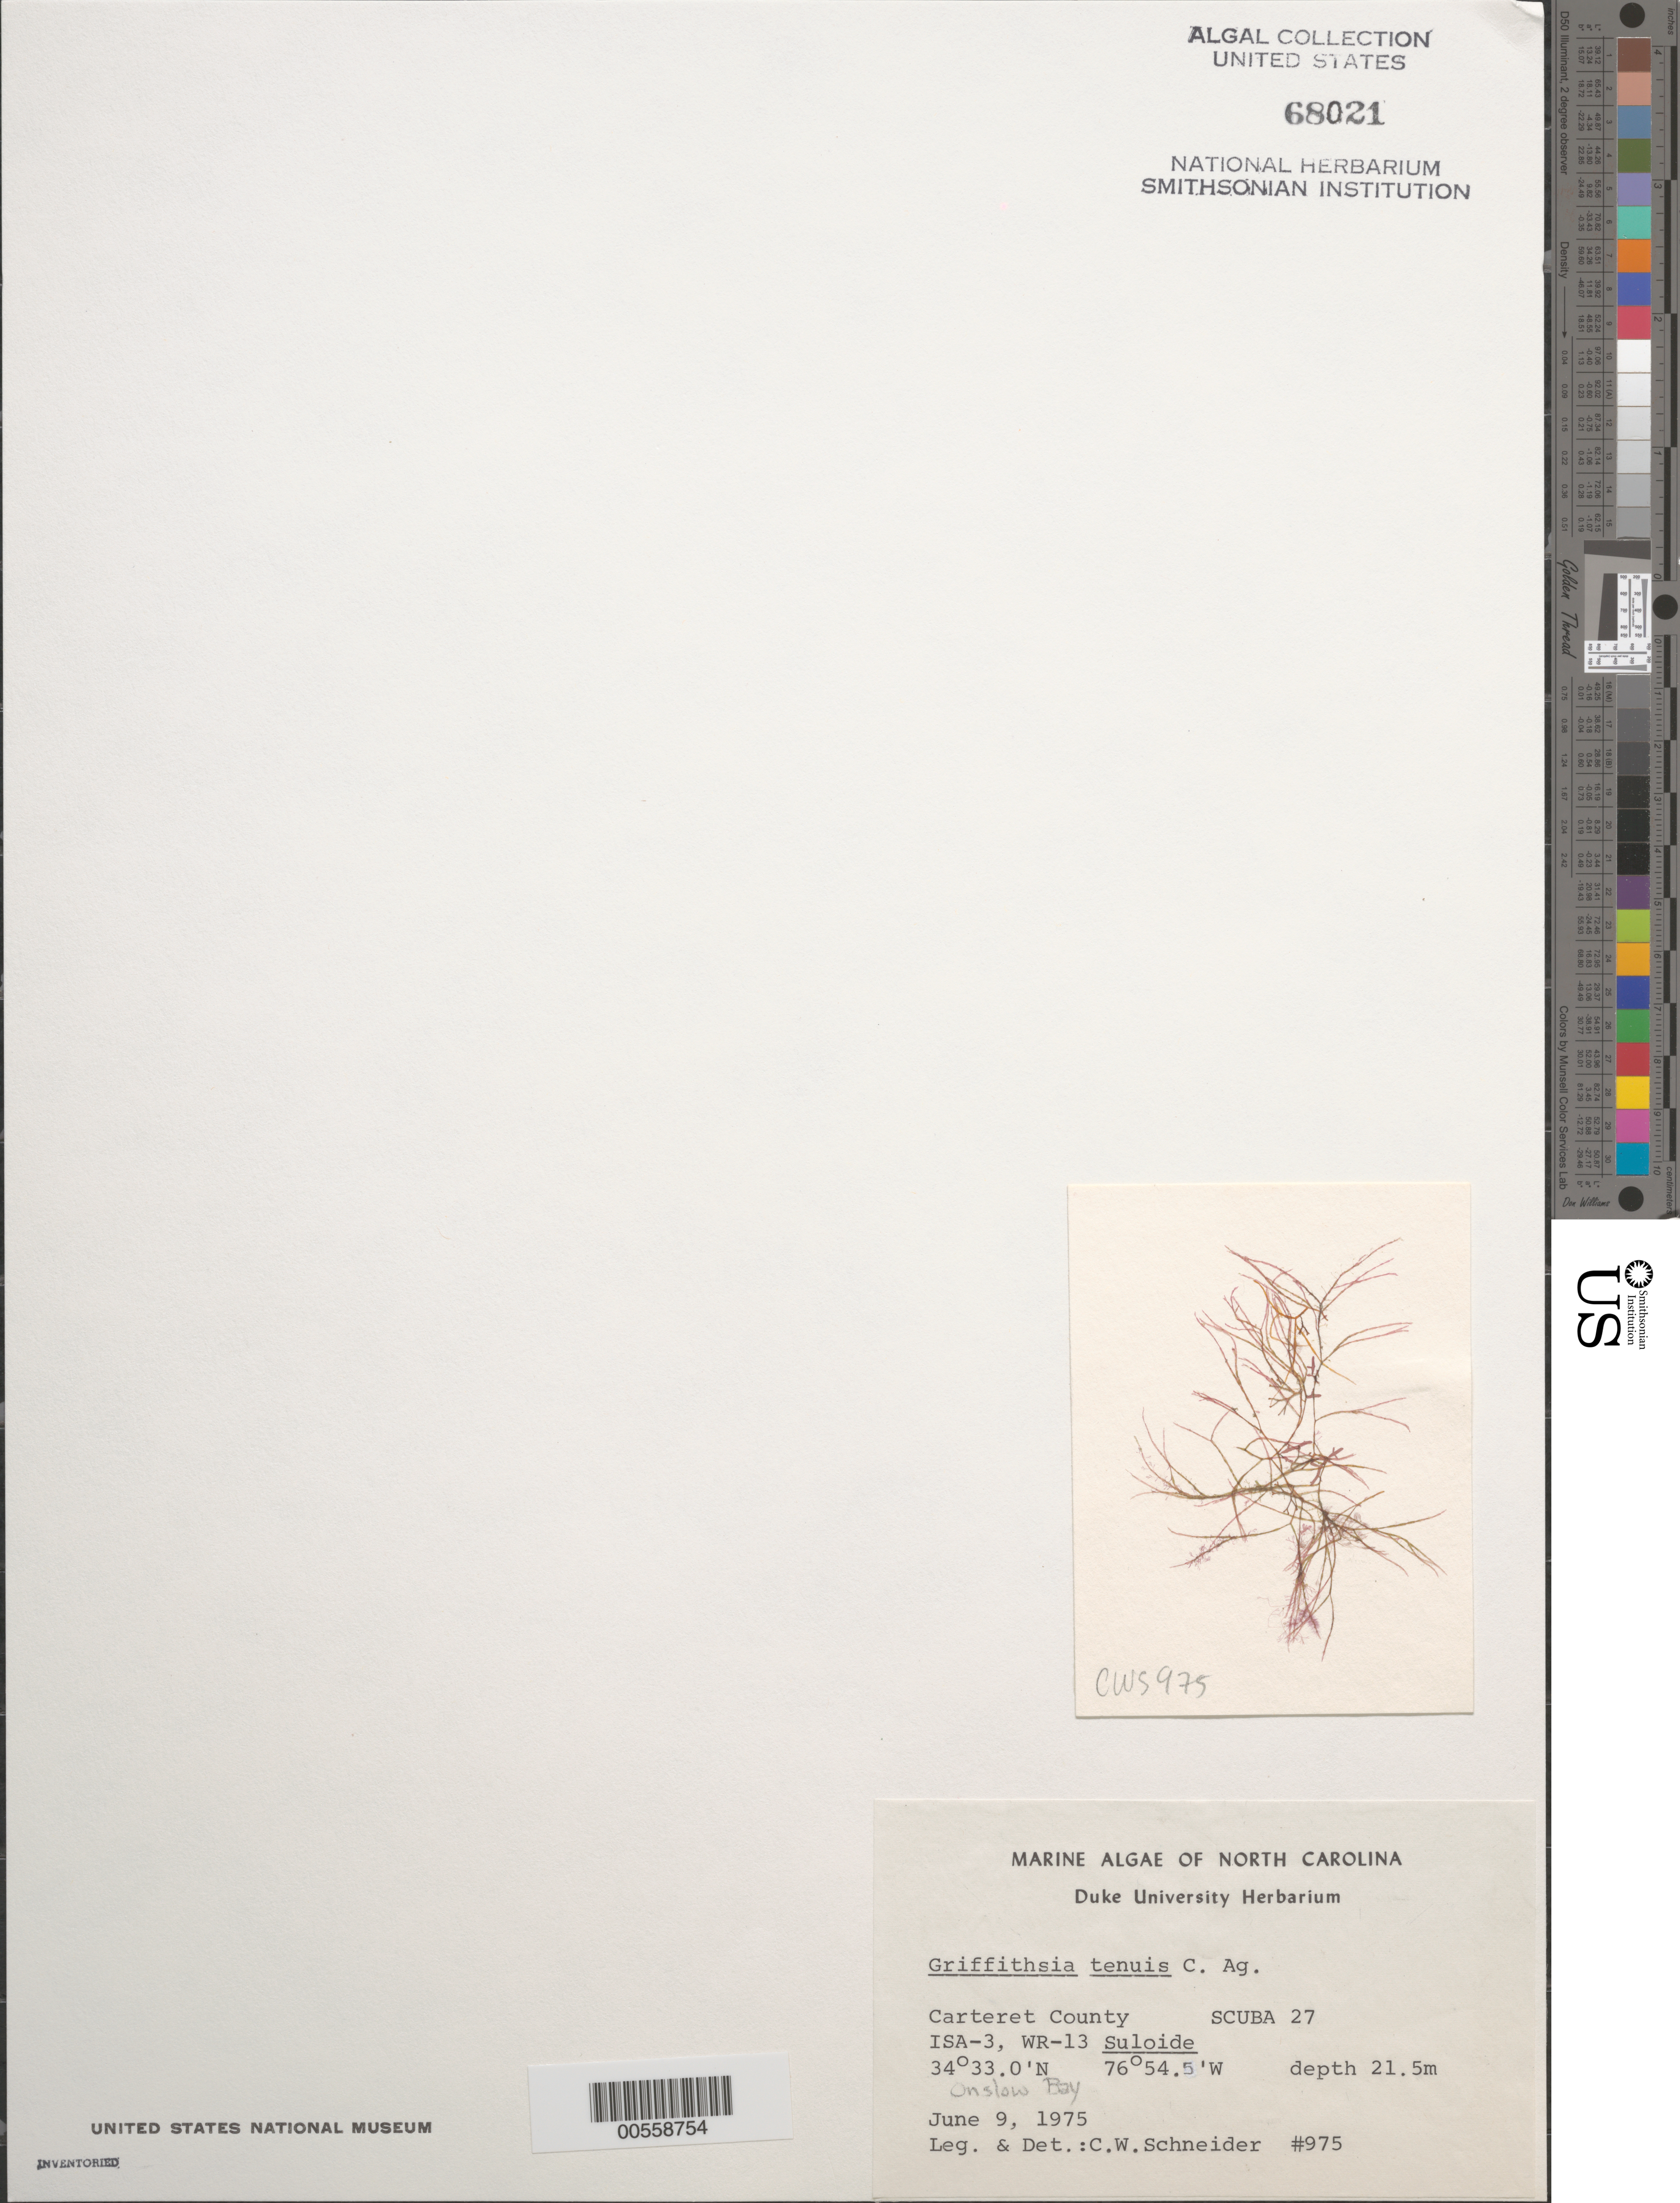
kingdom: Plantae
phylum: Rhodophyta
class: Florideophyceae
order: Ceramiales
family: Wrangeliaceae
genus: Anotrichium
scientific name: Anotrichium tenue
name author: (C. Agardh) Nägeli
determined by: Algae name updating Project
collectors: C. W. Schneider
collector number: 975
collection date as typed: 09 Jun 1975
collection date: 1975-06-09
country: United States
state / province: North Carolina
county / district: Carteret County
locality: Onslow Bay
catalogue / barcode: US 68021